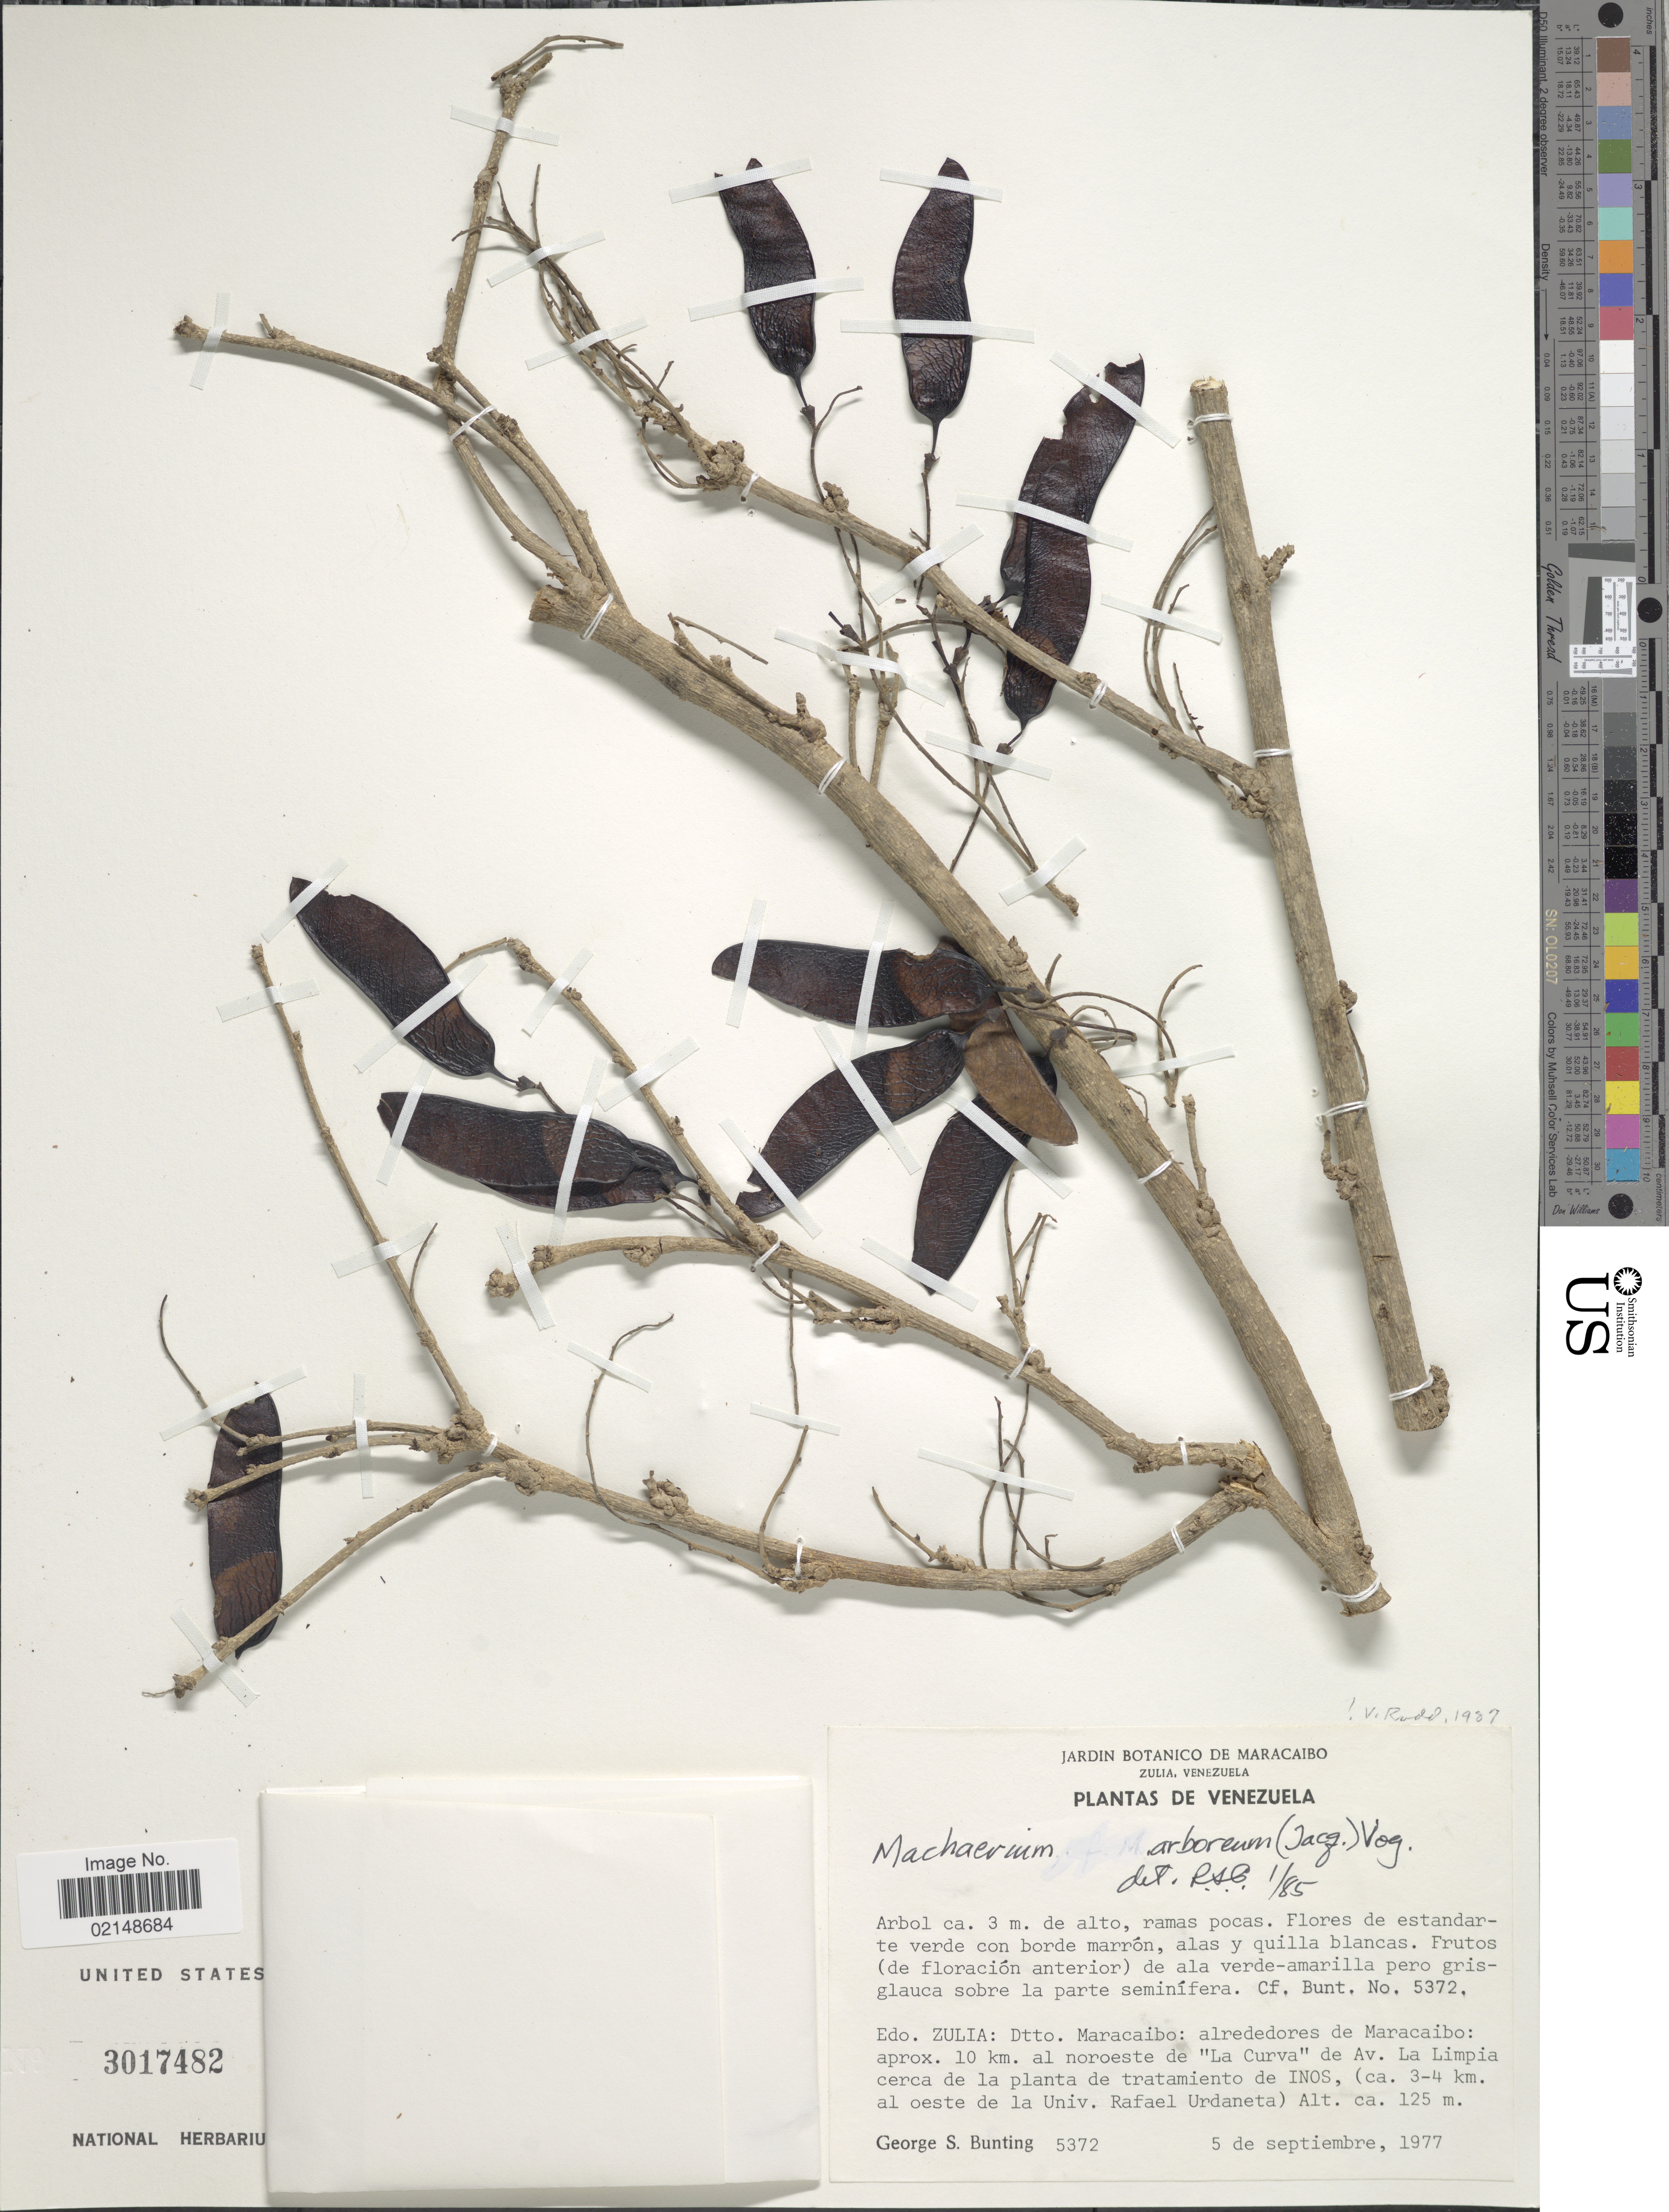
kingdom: Plantae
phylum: Tracheophyta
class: Magnoliopsida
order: Fabales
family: Fabaceae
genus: Machaerium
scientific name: Machaerium arboreum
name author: (Jacq.) Benth.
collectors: G. S. Bunting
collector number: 5372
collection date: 1977-09-05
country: Venezuela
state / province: Zulia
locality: Dtto. Maracaibo, alrededores de Maracaibo, approx. 10 km al noroeste de La Curva de Av. La Limpia cerca de la planta de tratamiento de INOS (ca 3-4 km al oeste de la Univ. Rafael Urdaneta)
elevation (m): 125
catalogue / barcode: US 3017482